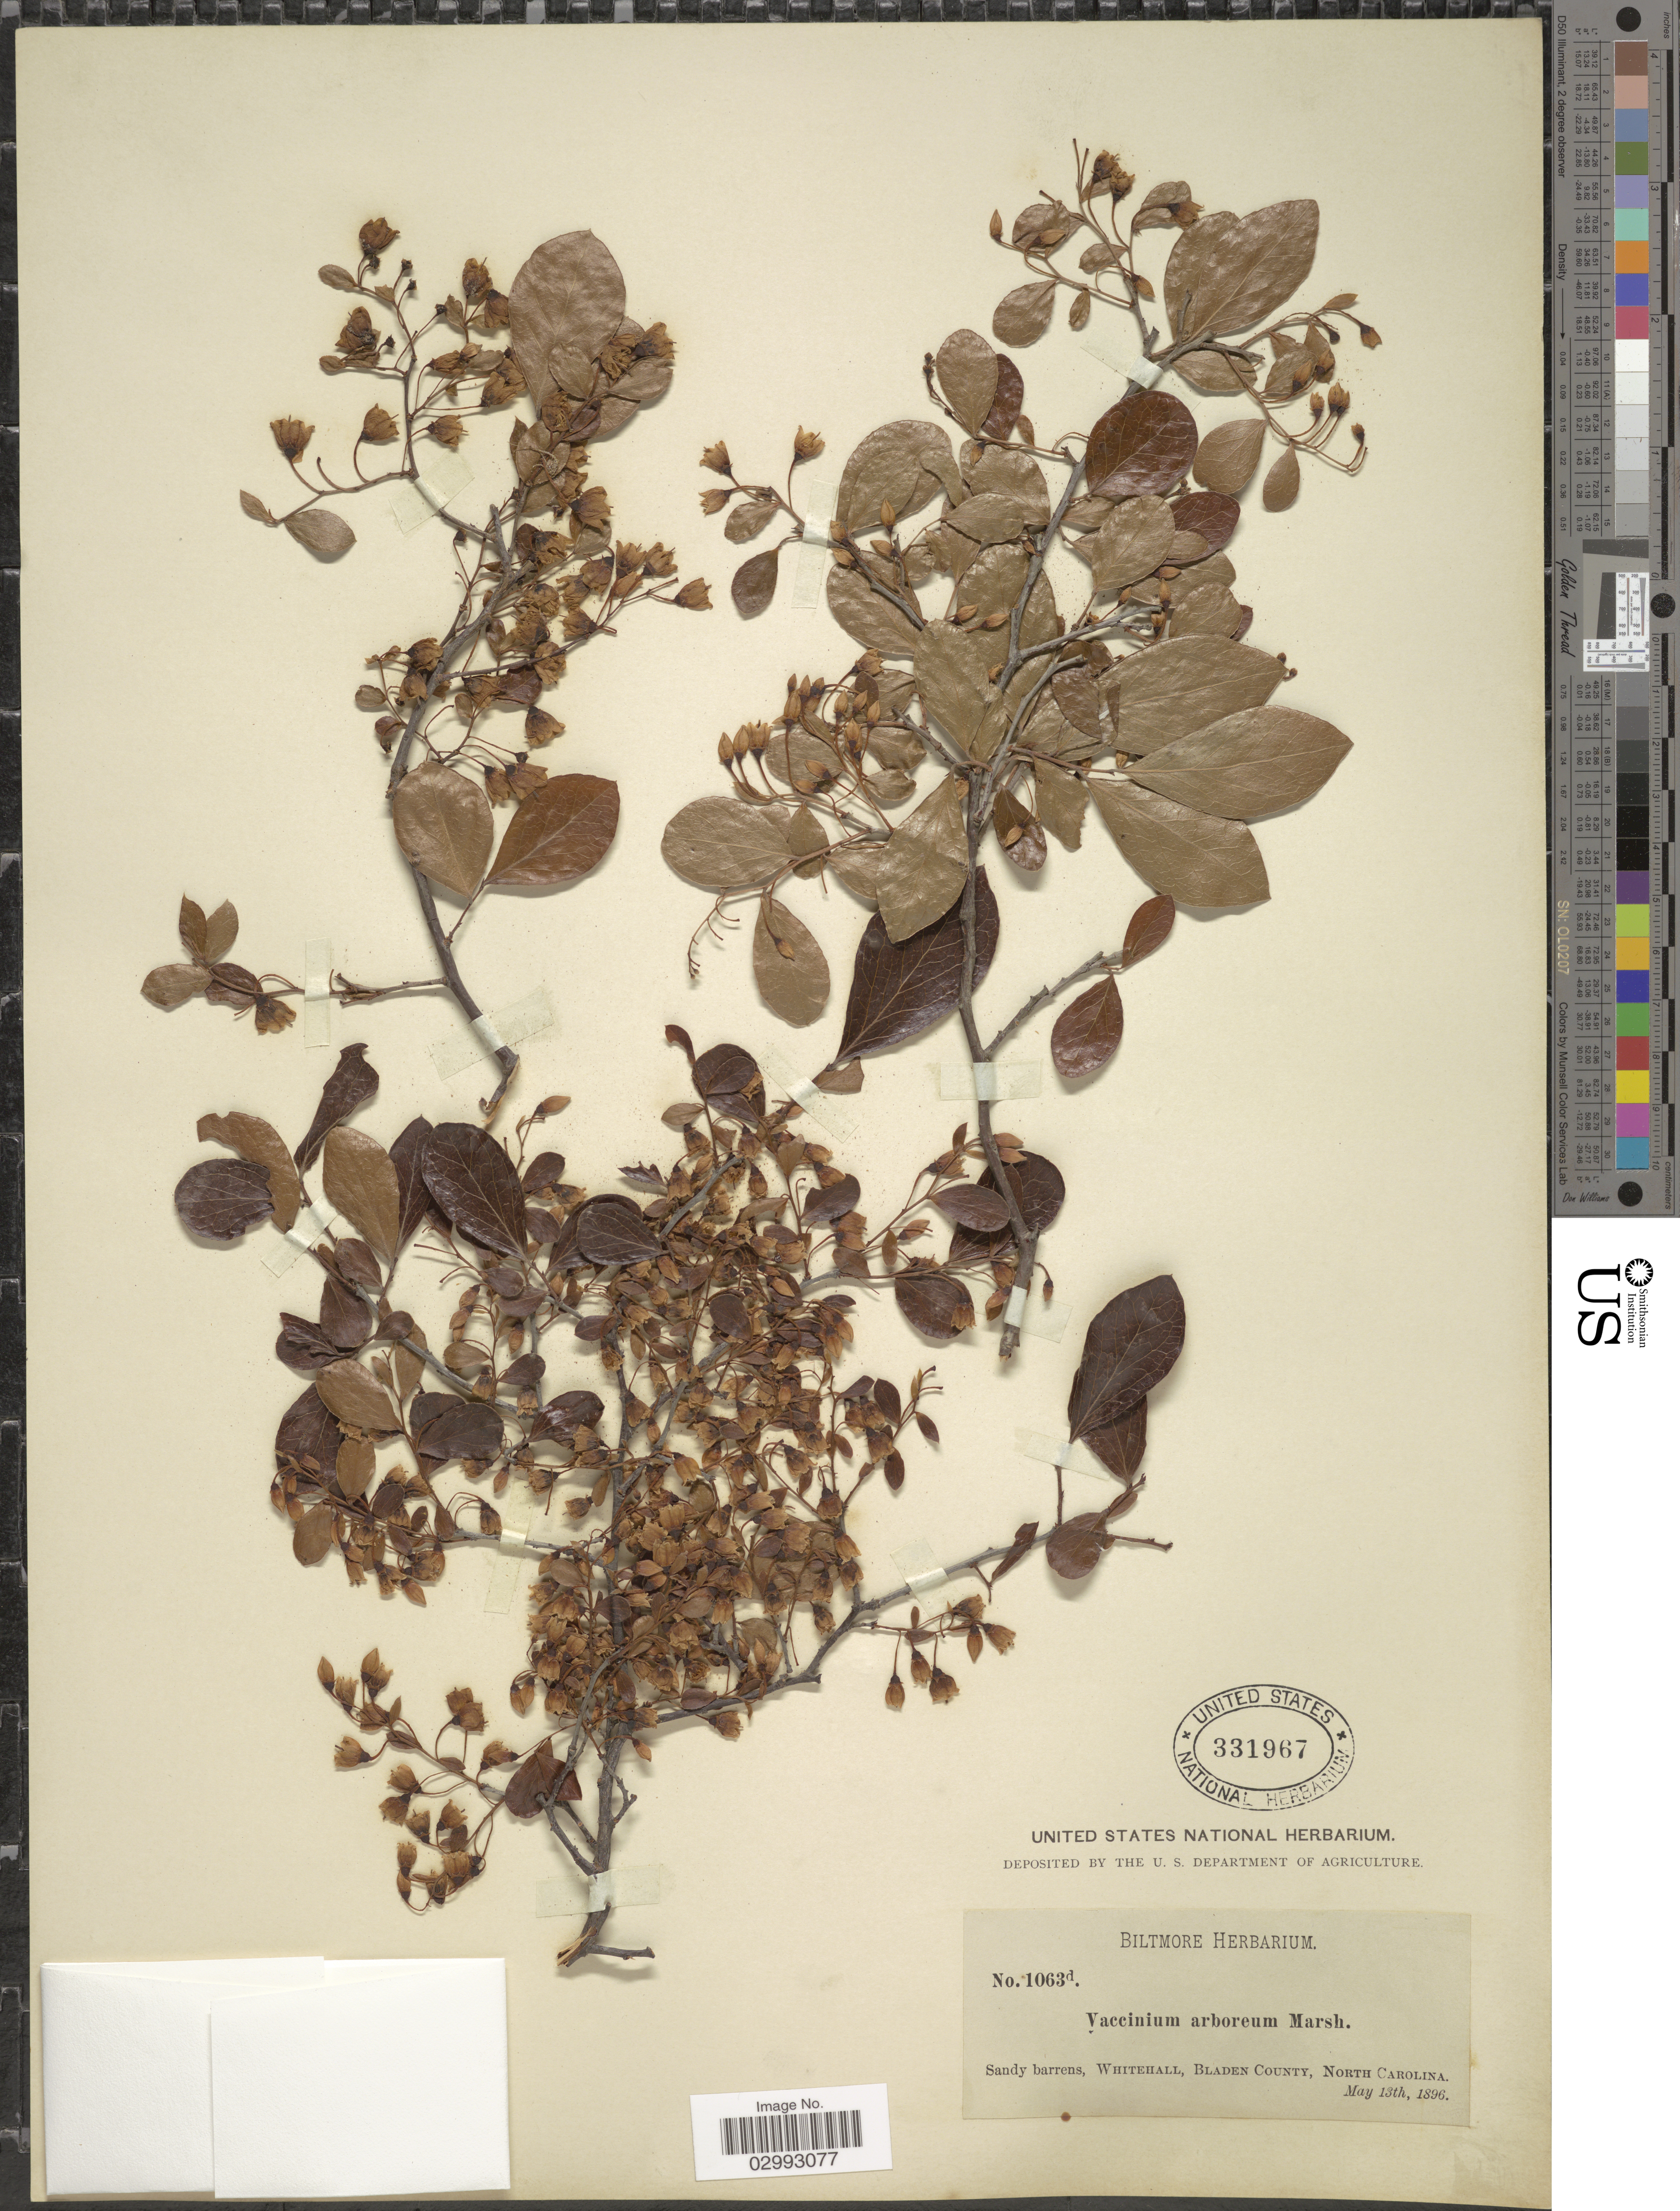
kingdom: Plantae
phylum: Tracheophyta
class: Magnoliopsida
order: Ericales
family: Ericaceae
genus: Batodendron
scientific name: Batodendron arboreum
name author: Nutt.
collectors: ex herb. Biltmore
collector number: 1063d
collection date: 1896-05-13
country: United States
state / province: North Carolina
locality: Whitehall, Bladen County.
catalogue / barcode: US 331967